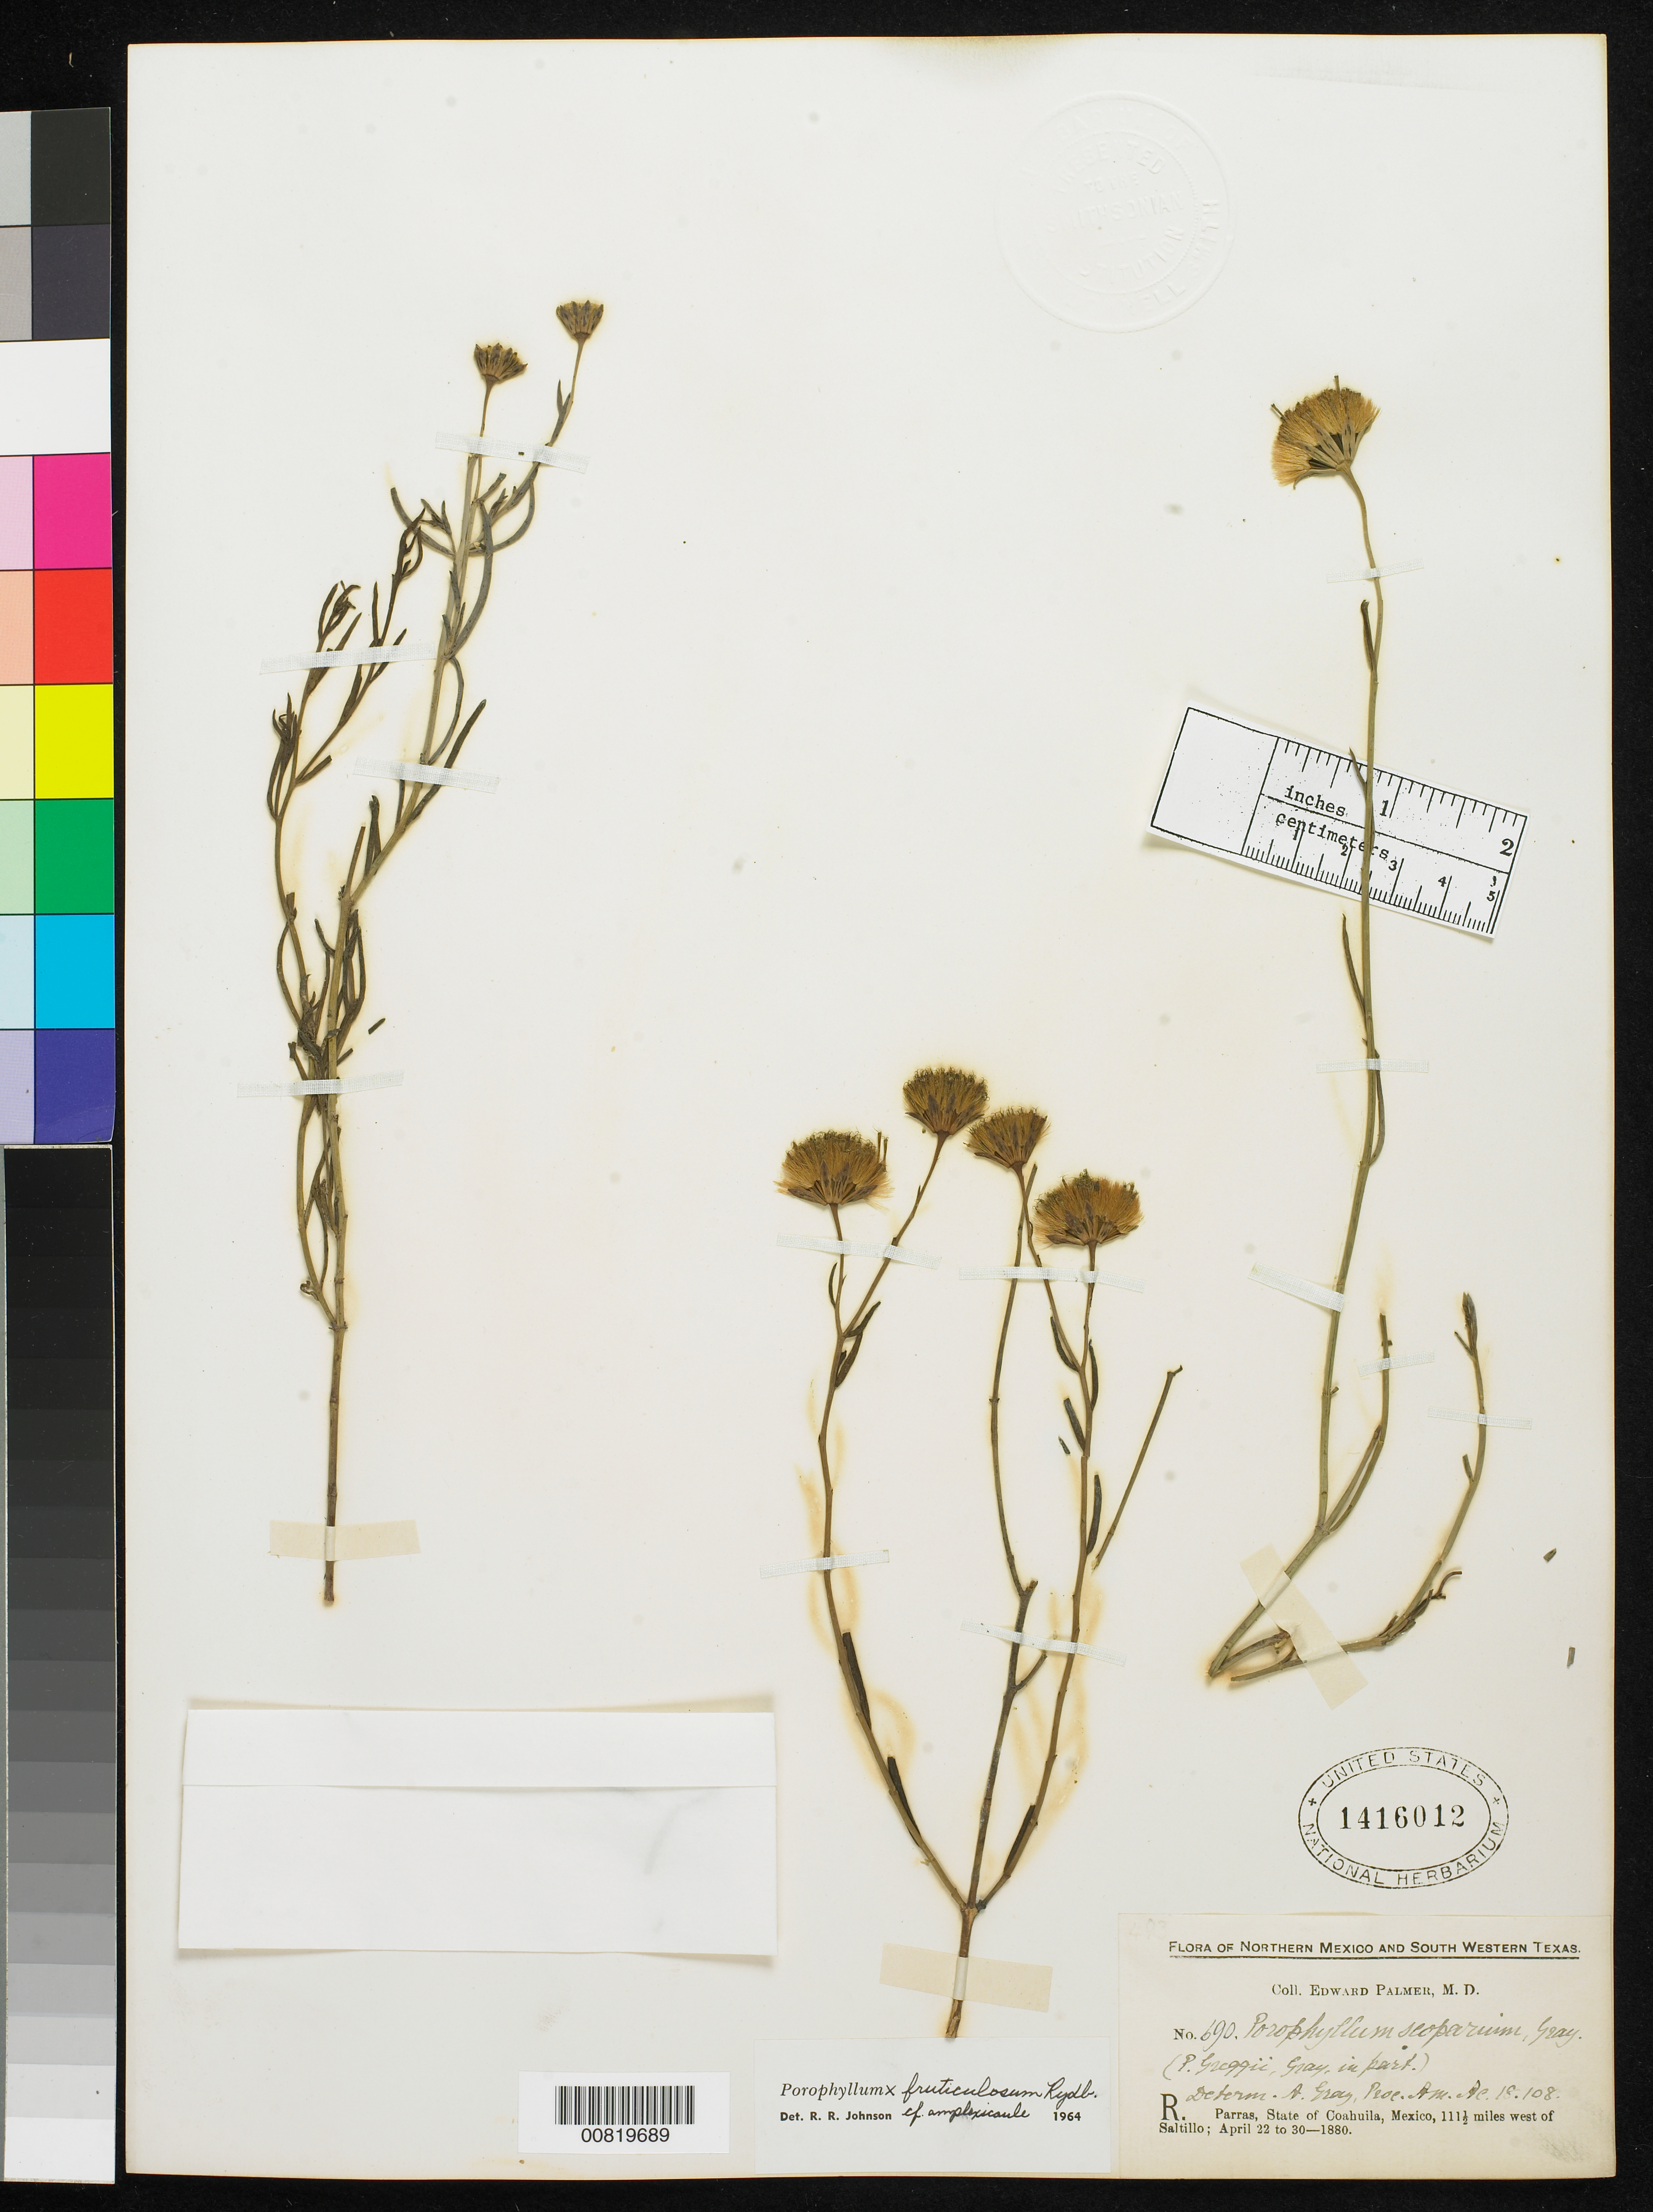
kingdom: Plantae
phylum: Tracheophyta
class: Magnoliopsida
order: Asterales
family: Asteraceae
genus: Porophyllum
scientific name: Porophyllum fruticulosum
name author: Rydb.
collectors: E. Palmer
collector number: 690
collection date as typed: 22 Apr 1880 to 30 Apr 1880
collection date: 1880-04-22/1880-04-30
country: Mexico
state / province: Coahuila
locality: R. Parras, Coahuila 111½ miles west of Saltillo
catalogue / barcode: US 1416012